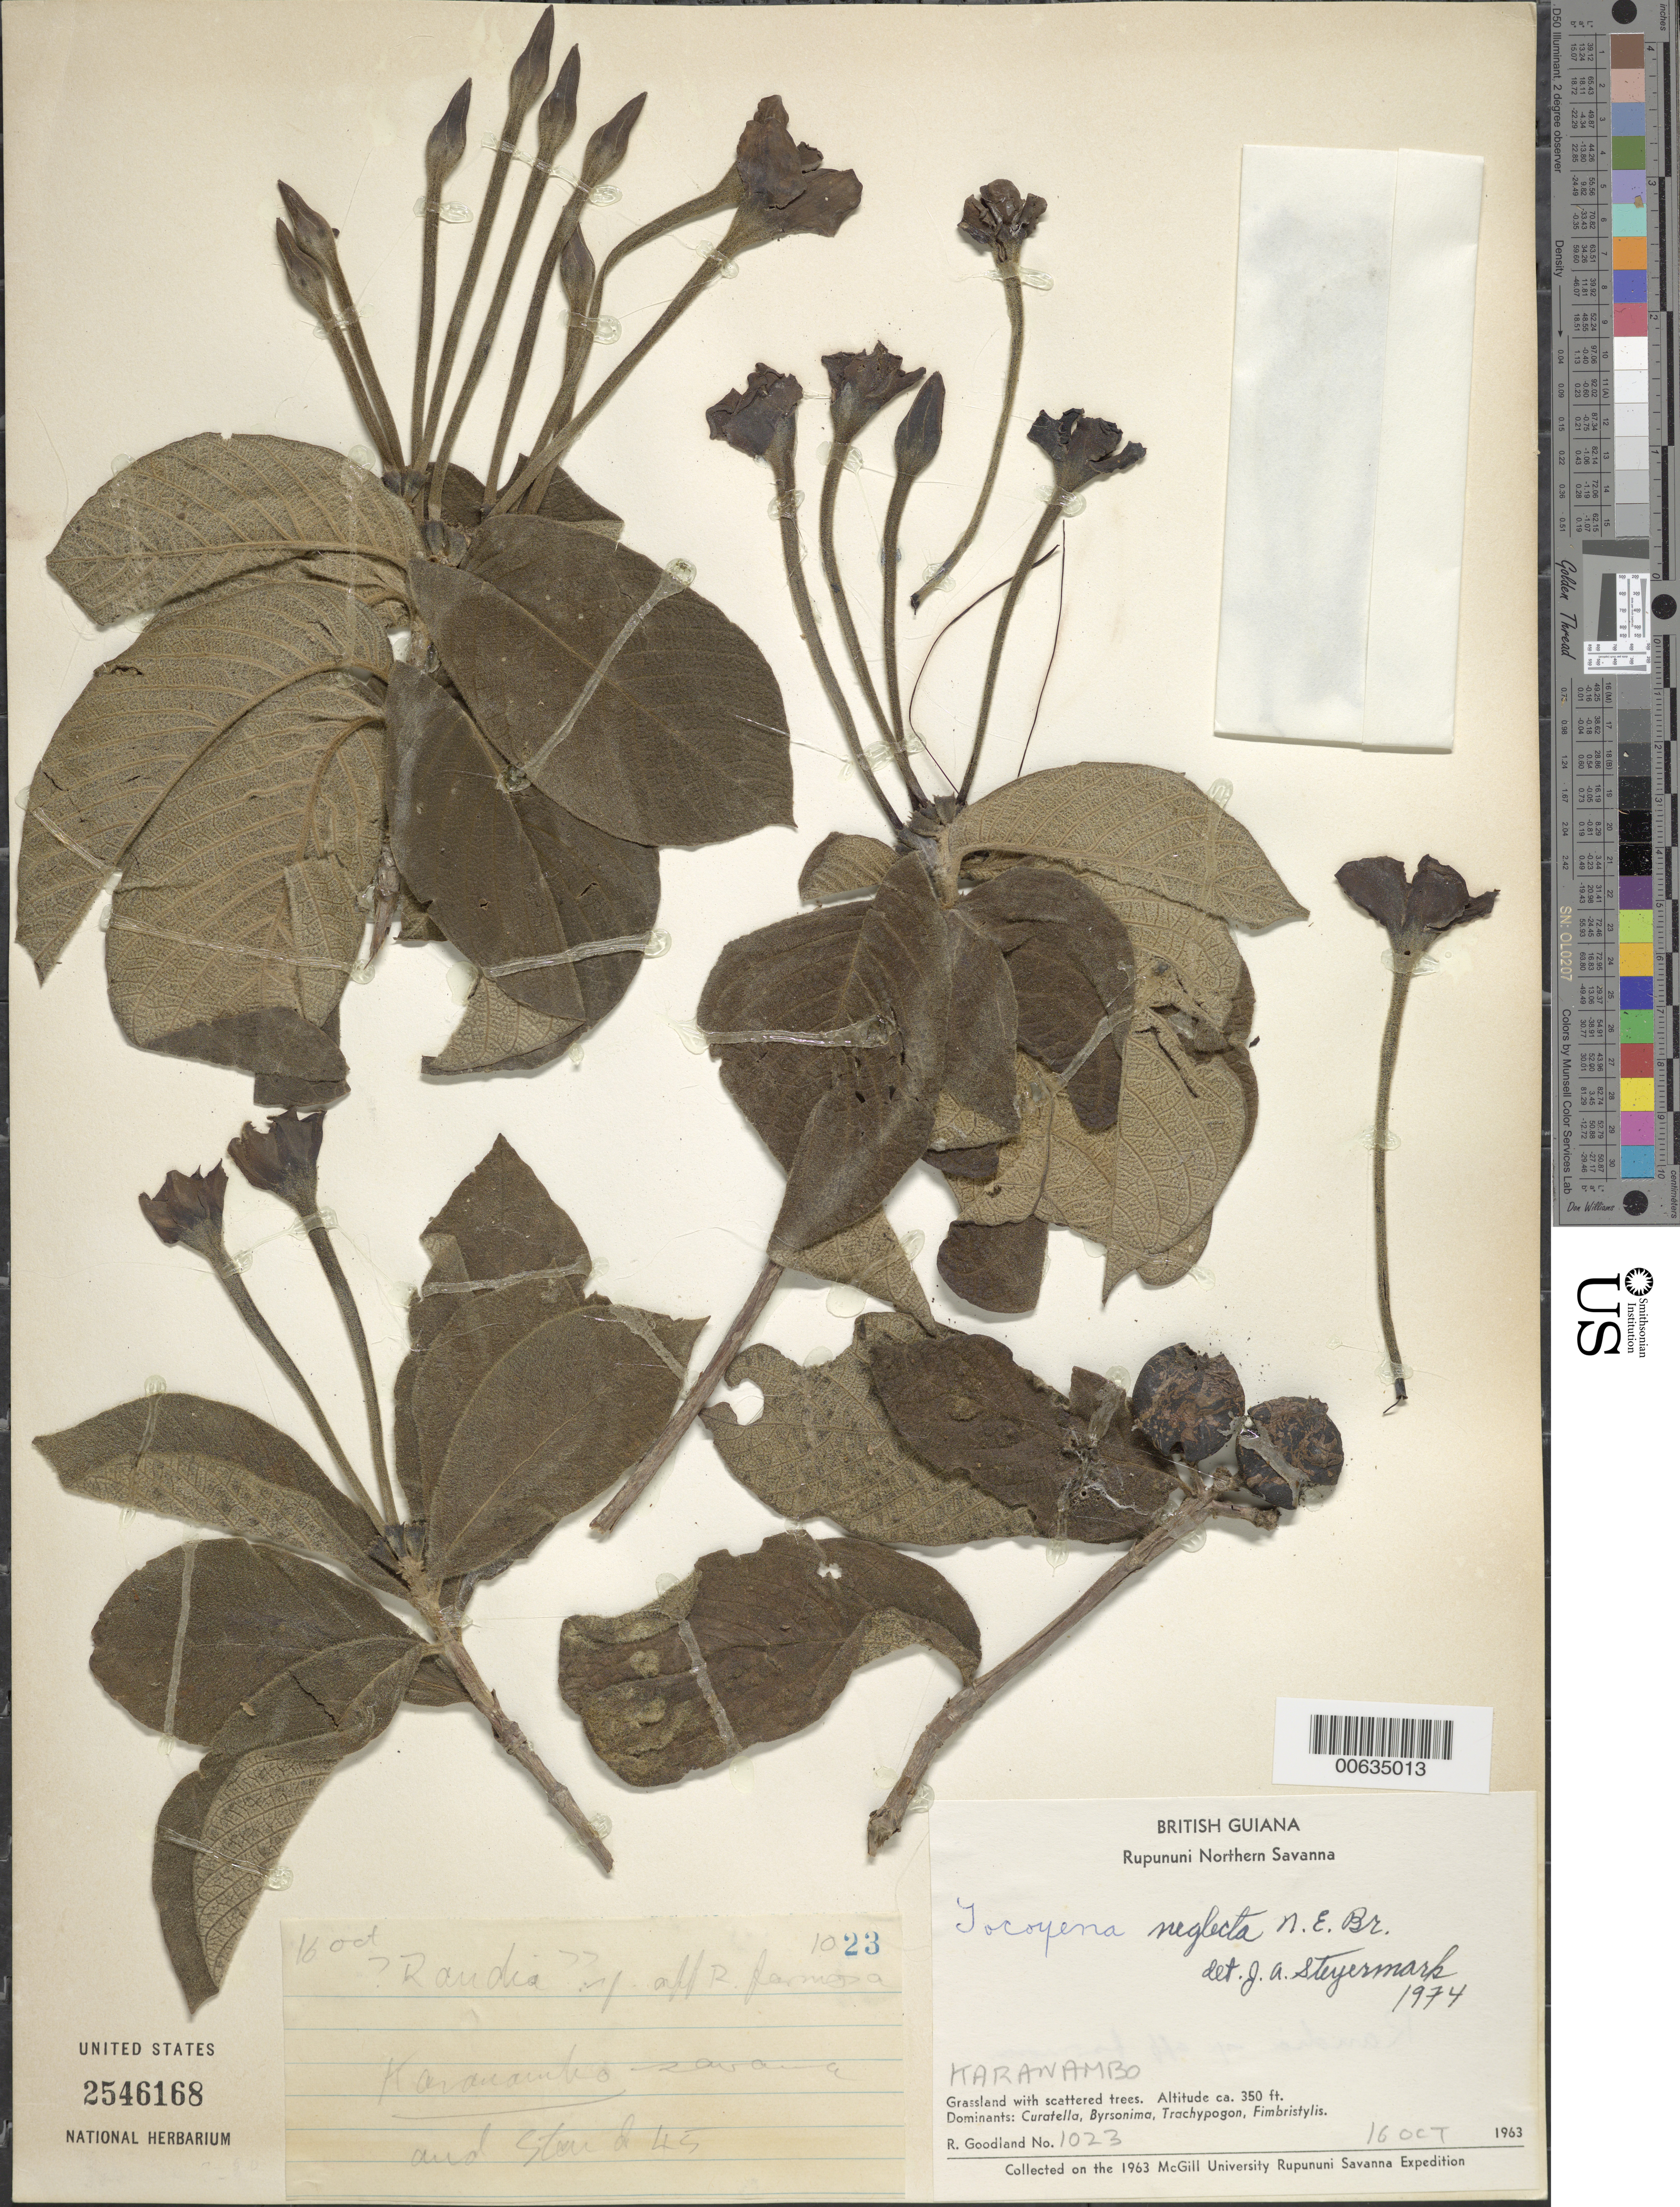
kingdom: Plantae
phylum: Tracheophyta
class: Magnoliopsida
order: Gentianales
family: Rubiaceae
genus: Tocoyena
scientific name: Tocoyena neglecta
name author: N.E. Br.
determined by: Steyermark, Julian A., (VEN)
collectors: R. Goodland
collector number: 1023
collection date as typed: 16-Oct-63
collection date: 1963-10-16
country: Guyana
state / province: U. Takutu-U. Essequibo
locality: Rupununi Northern Savanna, Karanambo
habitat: Grassland with scattered trees. Dominants: Curatella, Byrsonima, Trachypogon, Fimbristylis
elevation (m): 107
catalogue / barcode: US 2546168